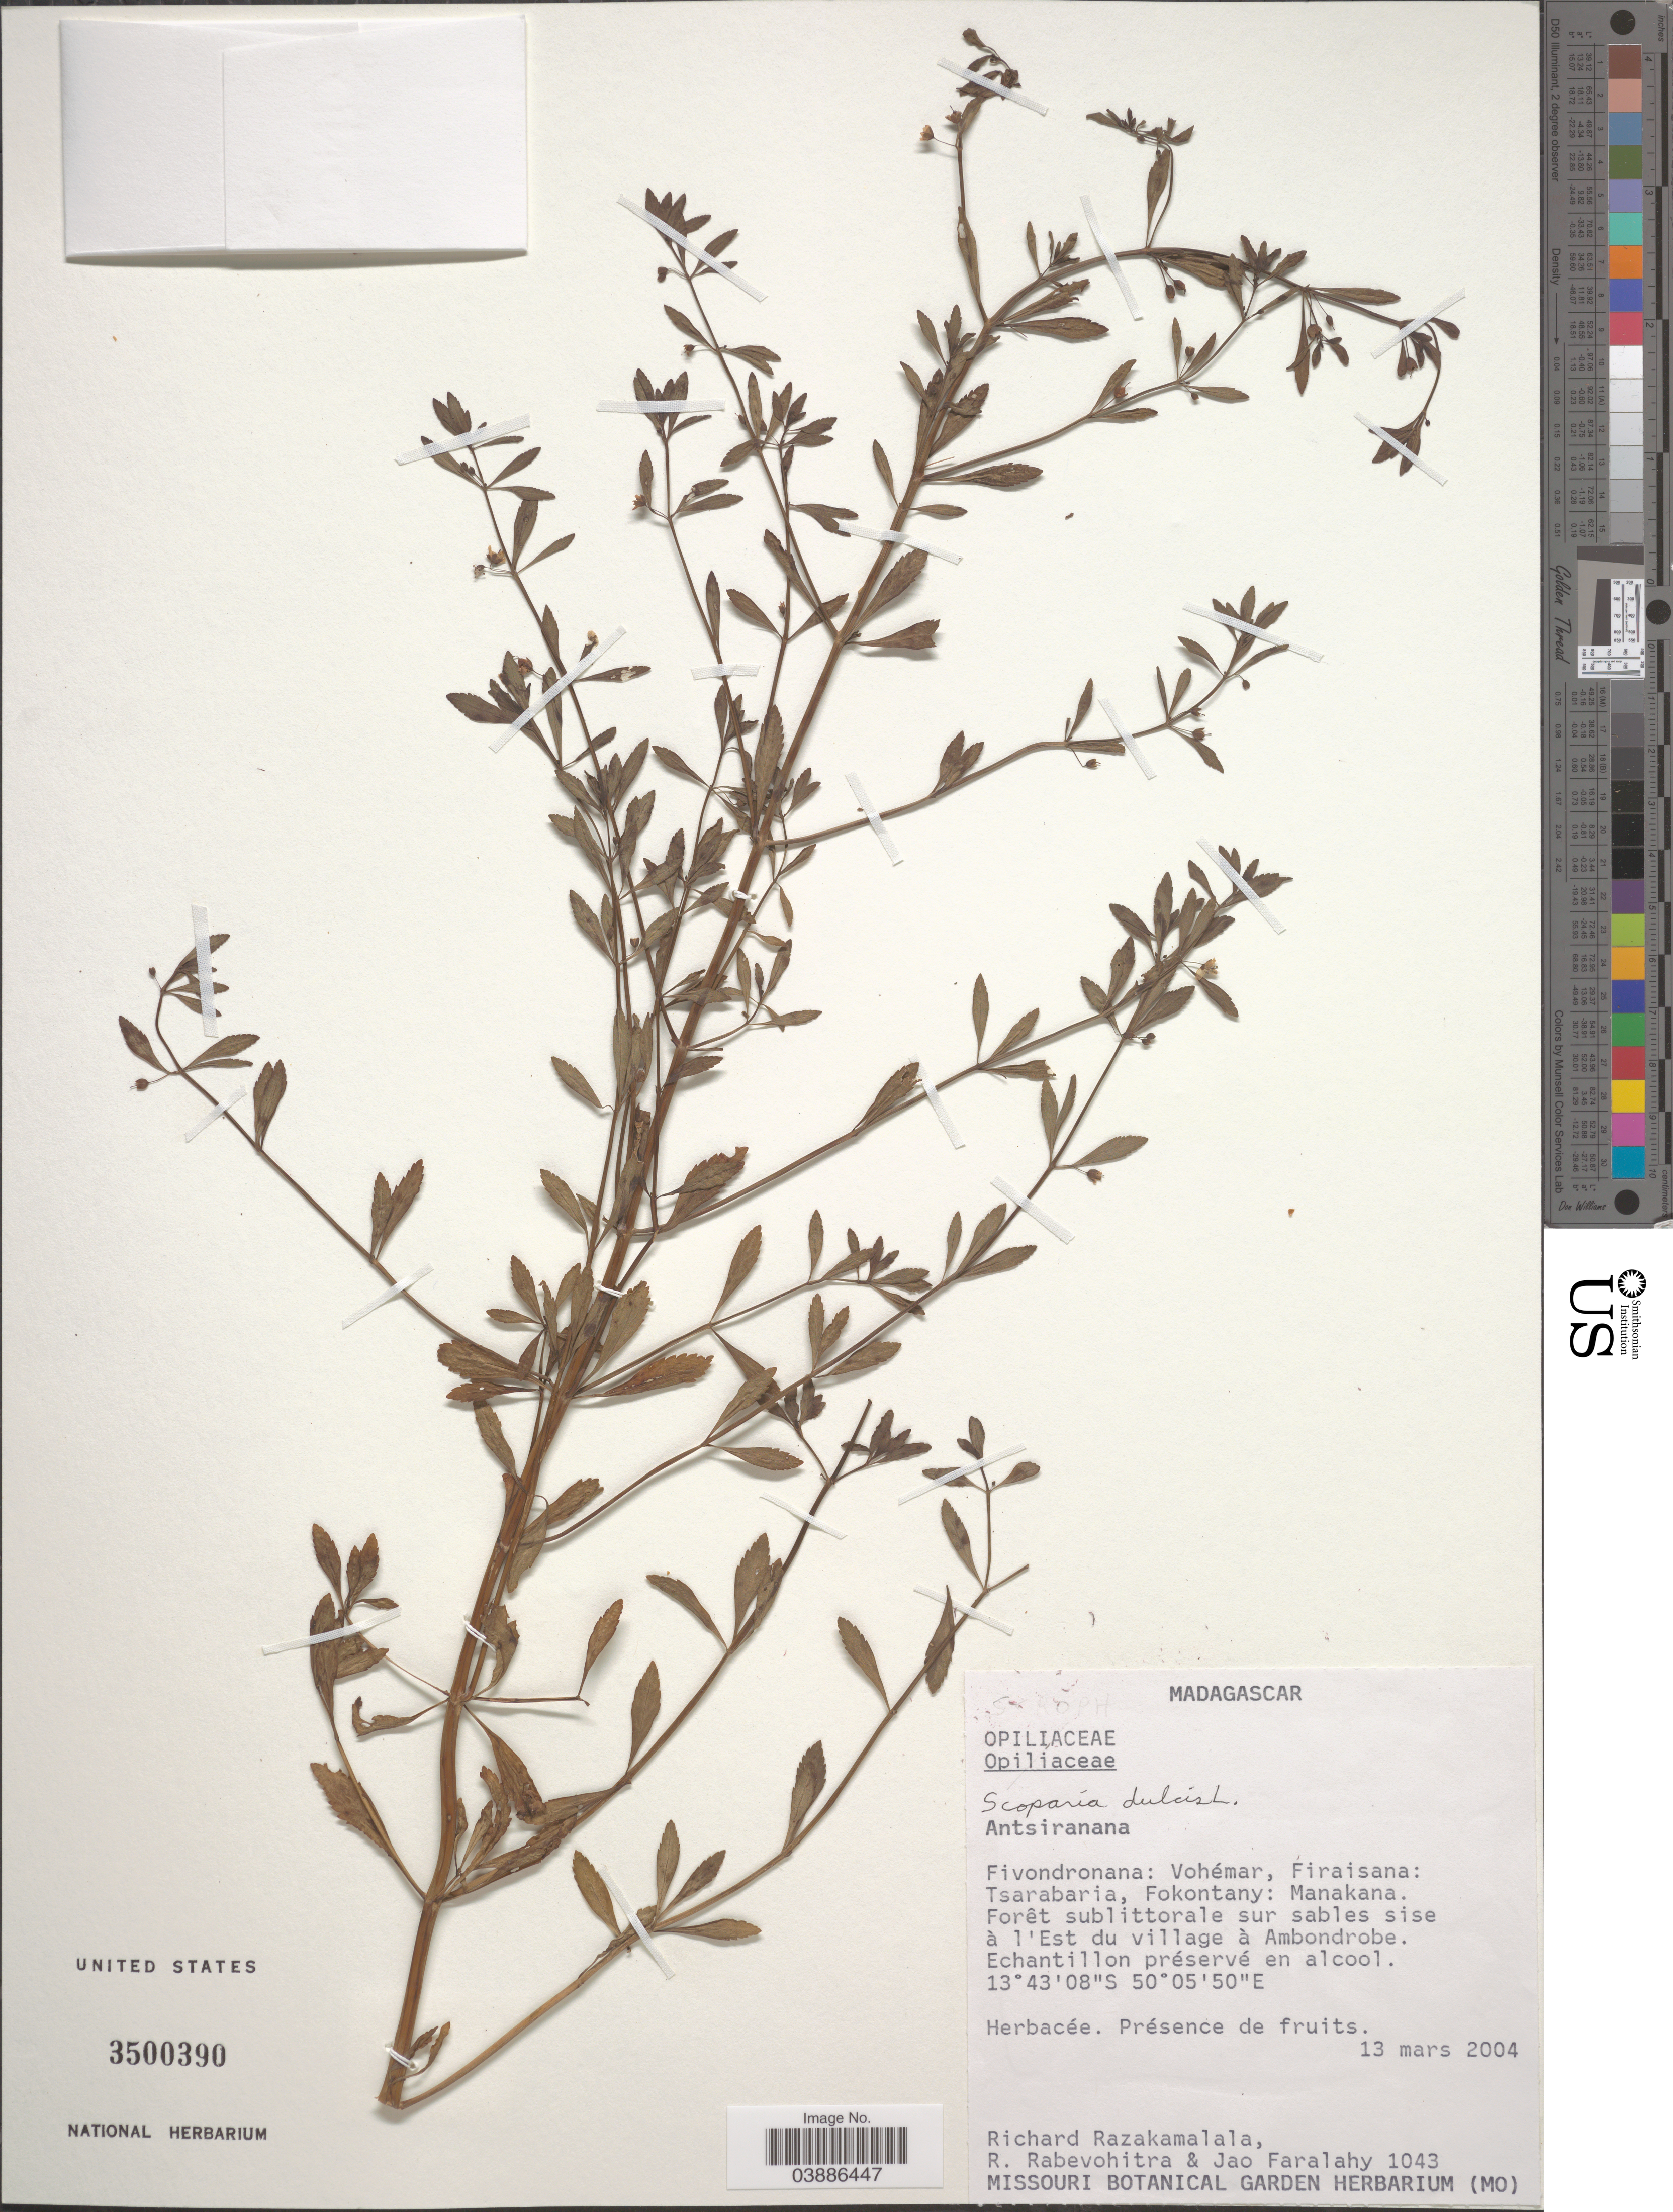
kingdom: Plantae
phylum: Tracheophyta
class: Magnoliopsida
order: Lamiales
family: Plantaginaceae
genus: Scoparia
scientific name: Scoparia dulcis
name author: L.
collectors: R. Razakamalala, R. Rabevohitra & J. Faralahy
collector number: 1043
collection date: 2004-03-13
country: Madagascar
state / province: Sava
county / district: Vohémar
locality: Fivondronana: Vohémar, Firaisana: Tsarabaria, Fokontany: Manakana. Forêt sublittorale sur sables sise à l ' Est du village à Ambondrobe.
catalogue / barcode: US 3500390